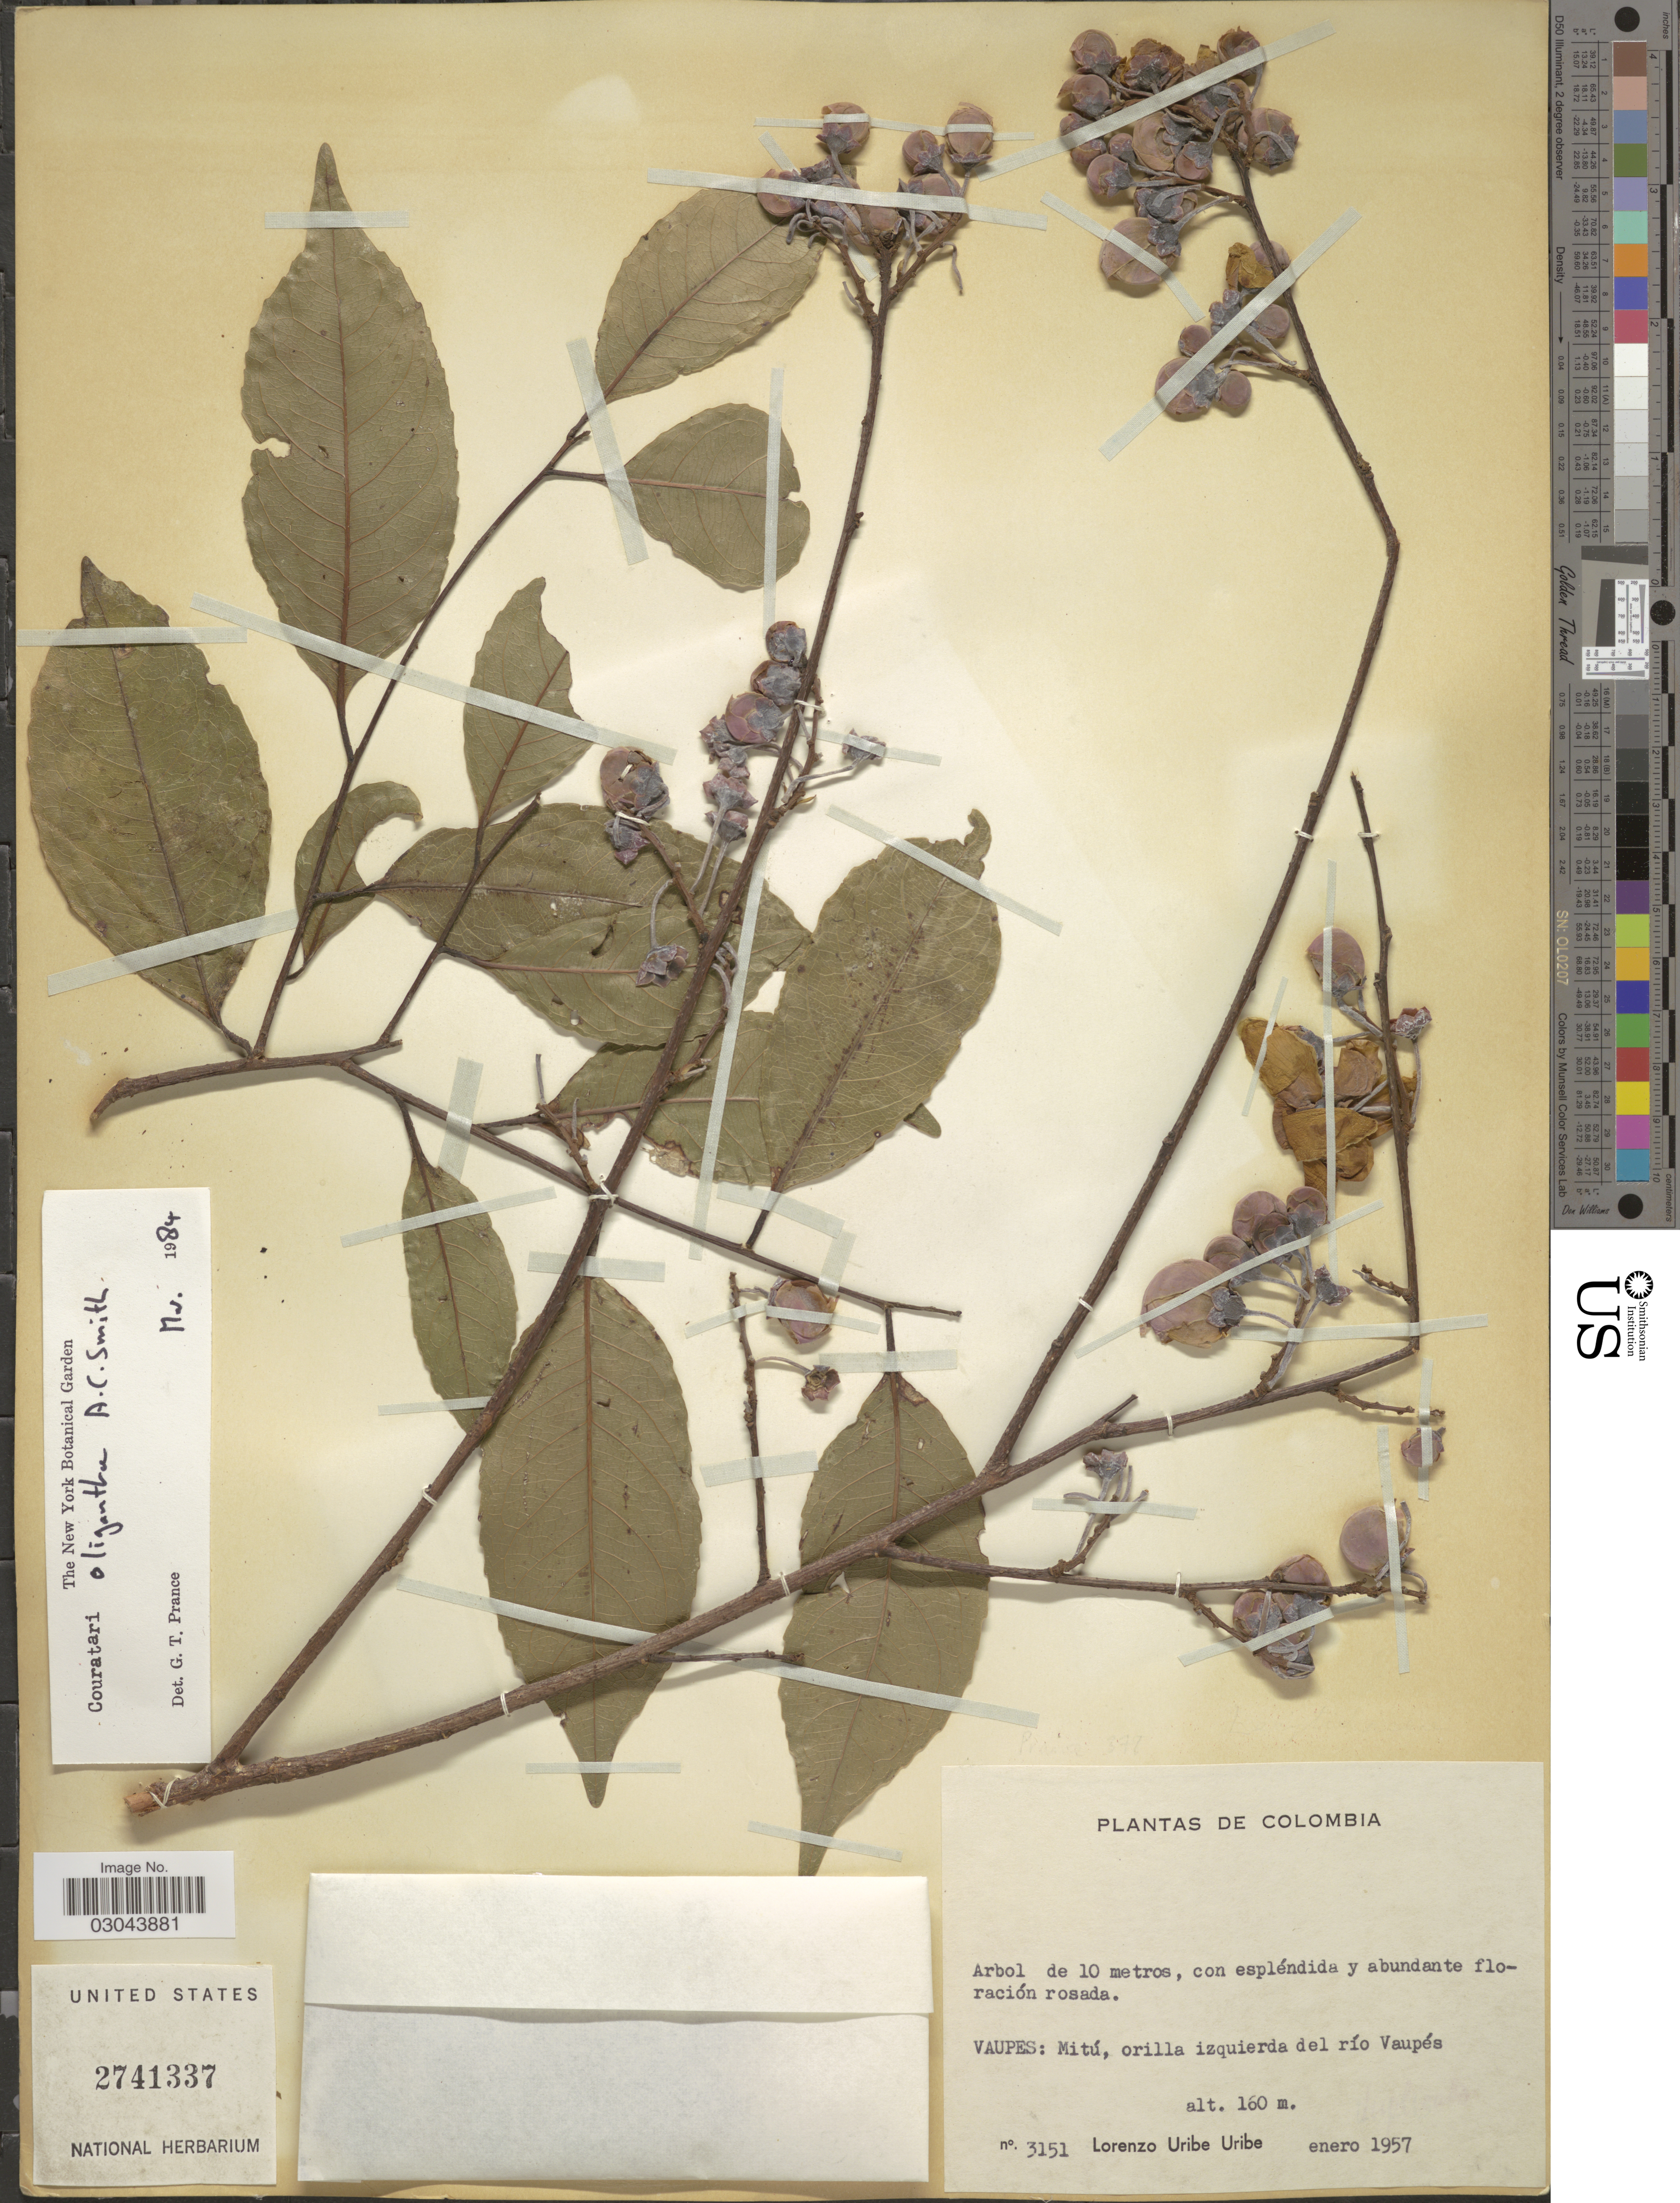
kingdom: Plantae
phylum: Tracheophyta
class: Magnoliopsida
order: Ericales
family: Lecythidaceae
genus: Couratari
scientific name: Couratari oligantha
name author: A.C. Sm.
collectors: L. Uribe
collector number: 3151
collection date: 1957-01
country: Colombia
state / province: Vaupés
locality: Mitú, orilla izquierda del río Vaupés.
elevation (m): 160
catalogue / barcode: US 2741337